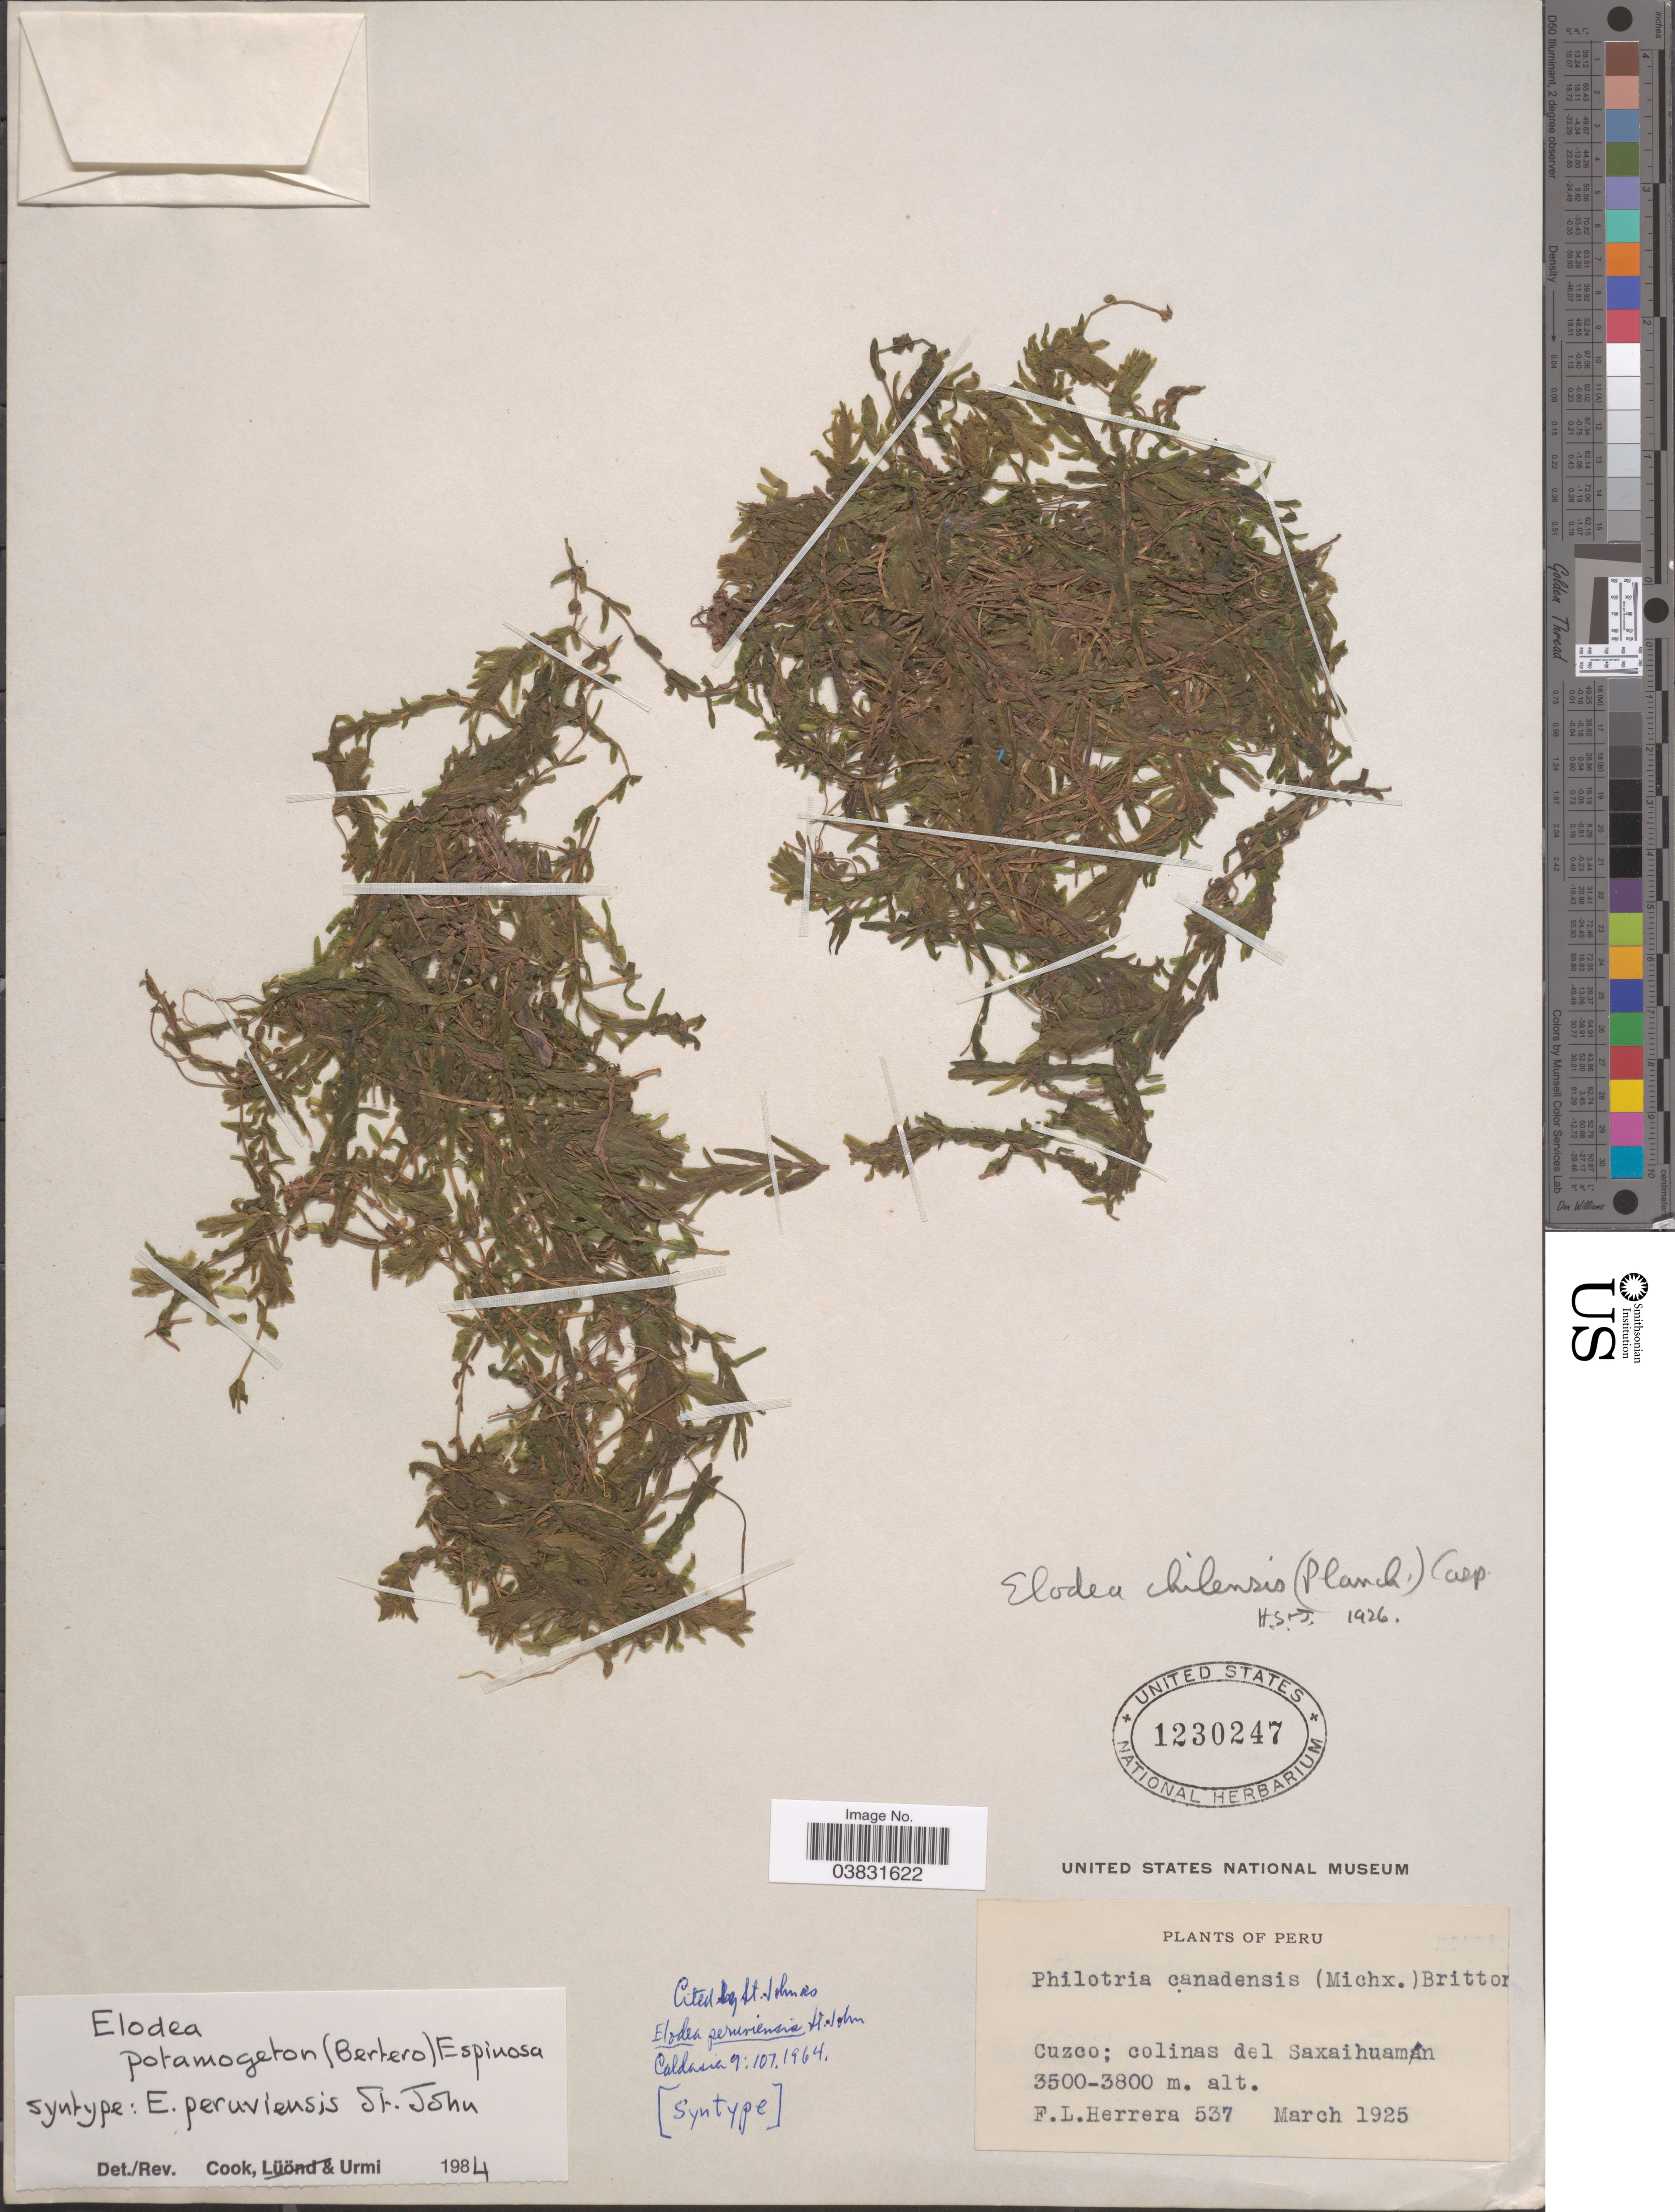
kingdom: Plantae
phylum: Tracheophyta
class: Liliopsida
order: Alismatales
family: Hydrocharitaceae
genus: Elodea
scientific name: Elodea potamogeton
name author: (Bertero) Espinosa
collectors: F. L. Herrera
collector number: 537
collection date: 1925-03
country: Peru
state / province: Cusco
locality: Cuzco; colinas del Saxaihuaman.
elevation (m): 3500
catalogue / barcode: US 1230247